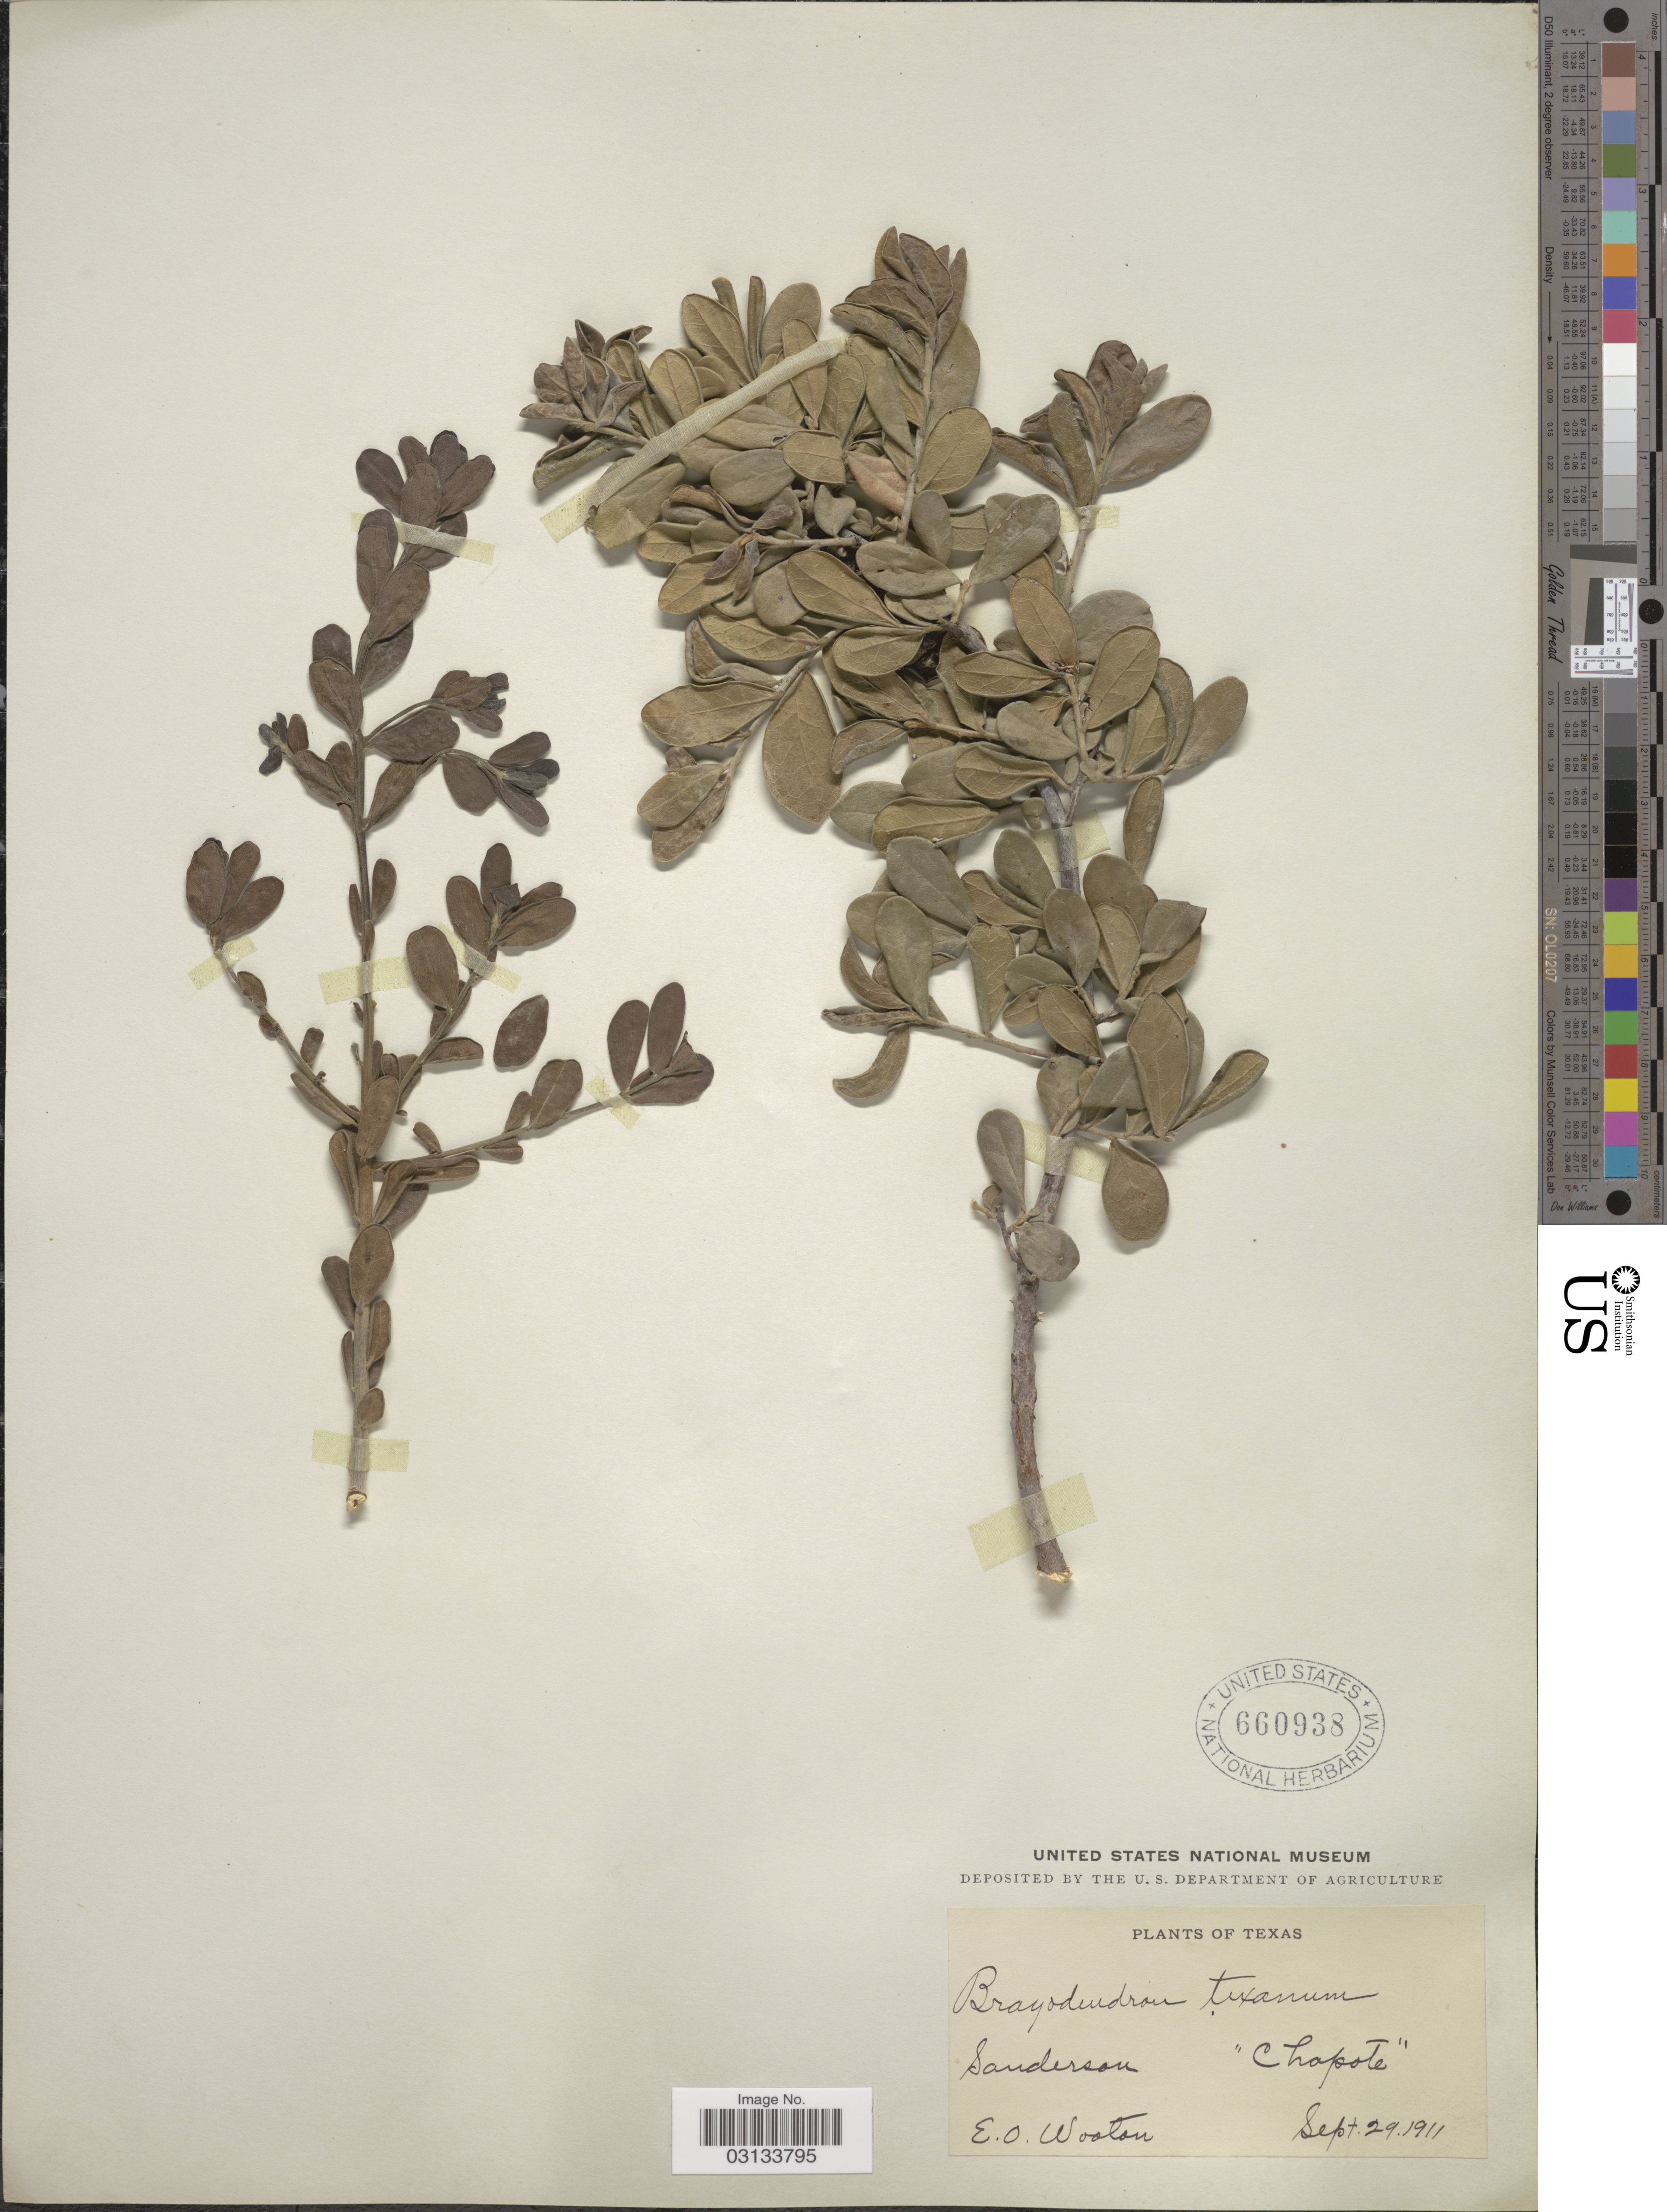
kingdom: Plantae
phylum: Tracheophyta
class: Magnoliopsida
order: Ericales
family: Ebenaceae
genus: Diospyros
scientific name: Diospyros texana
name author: Scheele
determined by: Strong, Mark T., (BOT), Smithsonian Institution - National Museum of Natural History (UNITED STATES)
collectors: E. O. Wooton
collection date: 1911-09-29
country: United States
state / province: Texas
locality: Sanderson. "Chapote" [unsure placement].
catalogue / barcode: US 660938